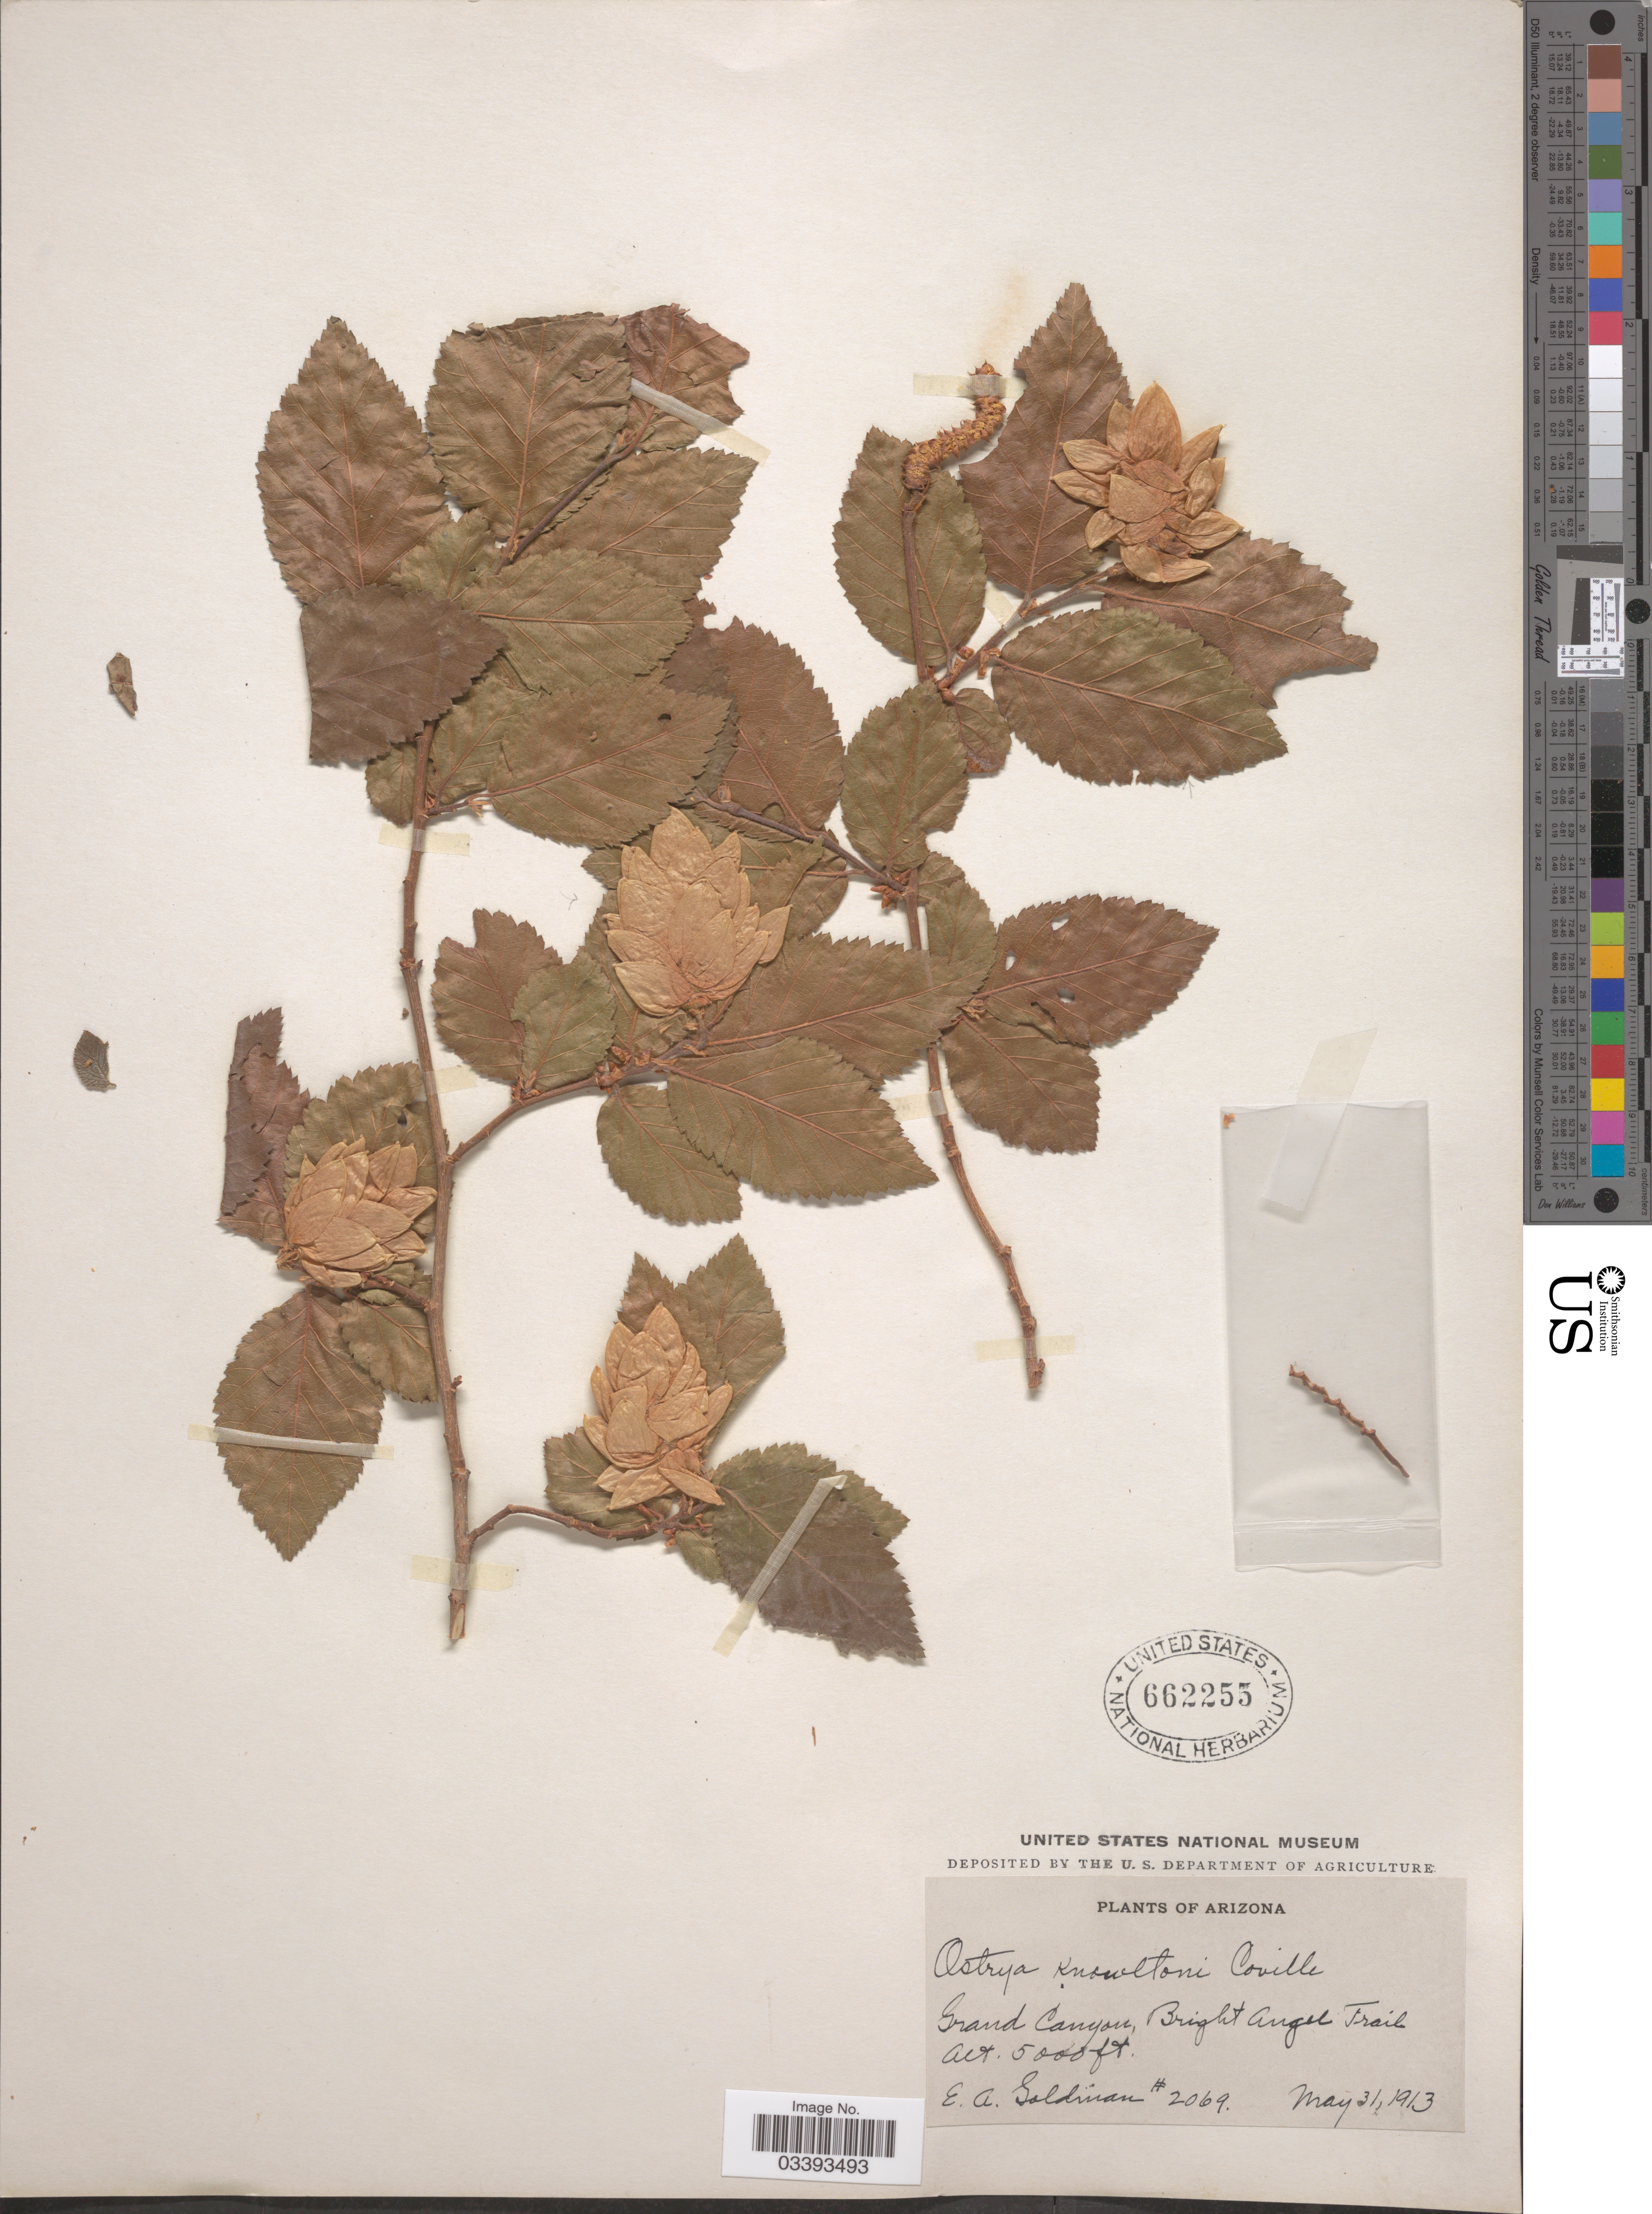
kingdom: Plantae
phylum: Tracheophyta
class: Magnoliopsida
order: Fagales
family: Betulaceae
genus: Ostrya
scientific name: Ostrya knowltoni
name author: Coville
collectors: E. A. Goldman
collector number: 2069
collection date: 1913-05-31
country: United States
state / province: Arizona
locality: Grand Canyon, Bright Angel Trail.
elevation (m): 1524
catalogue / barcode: US 662255